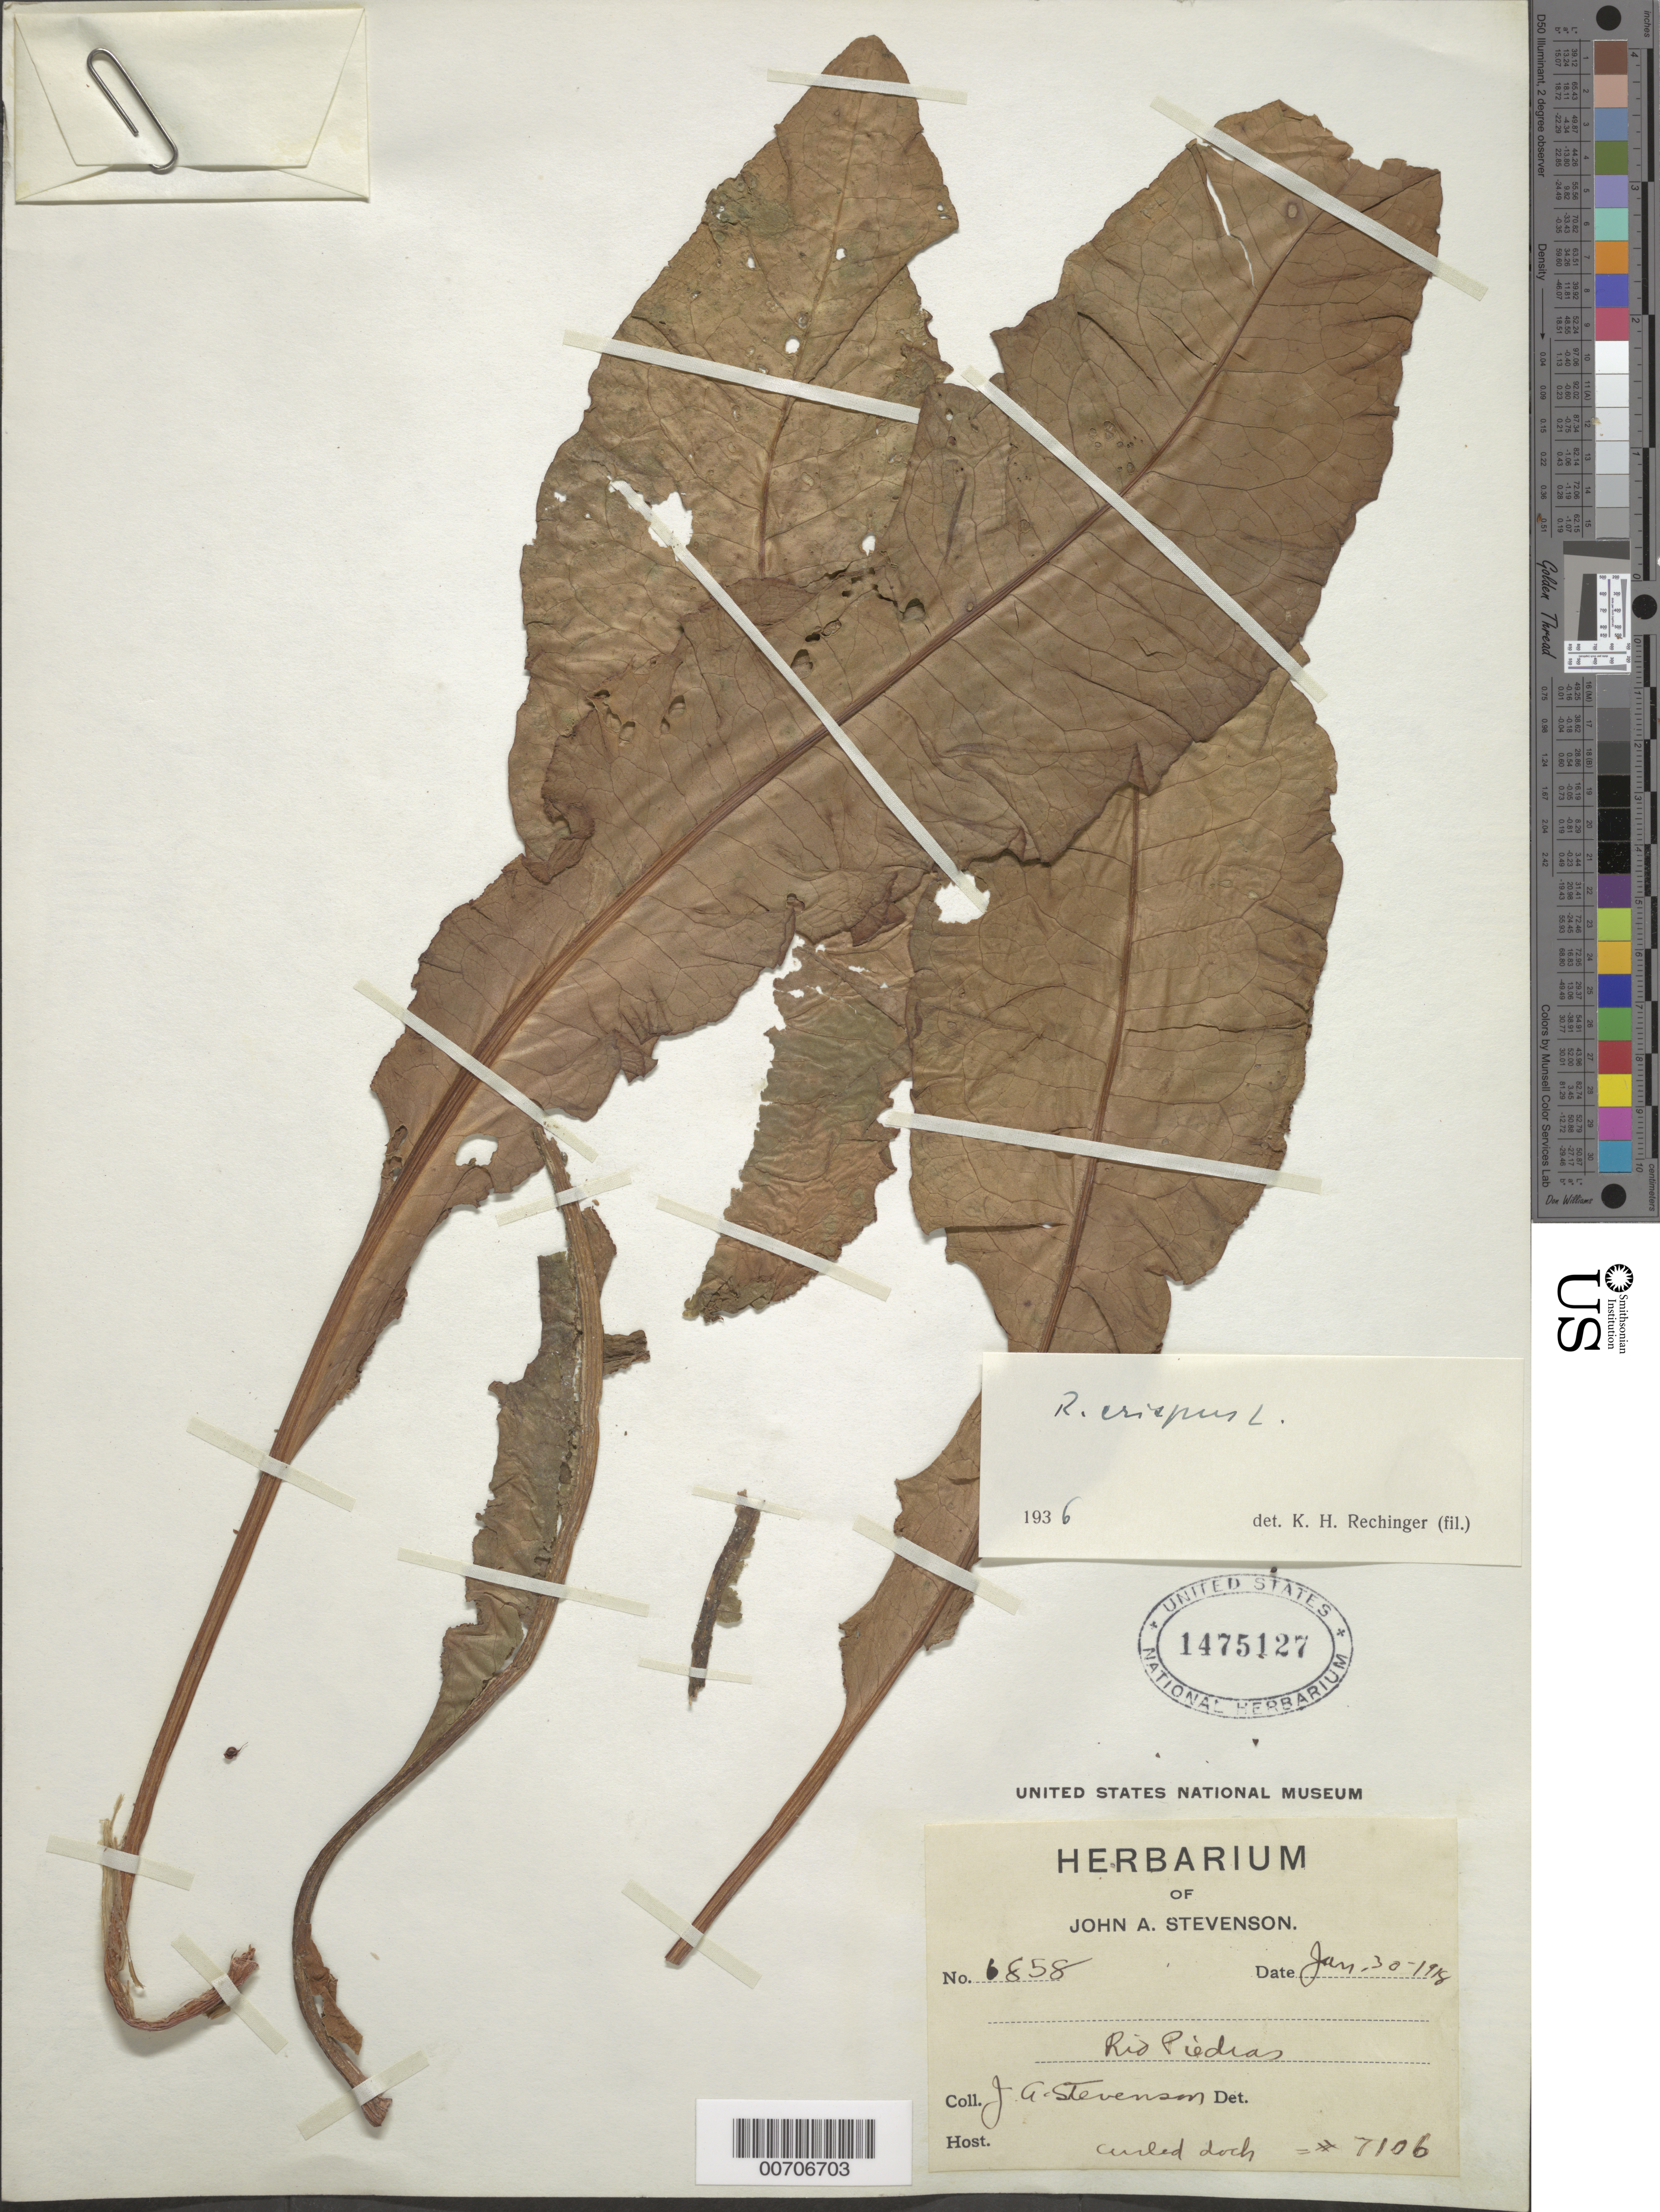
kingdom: Plantae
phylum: Tracheophyta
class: Magnoliopsida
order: Caryophyllales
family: Polygonaceae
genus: Rumex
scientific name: Rumex crispus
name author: L.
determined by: Rechinger, K. H.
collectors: J. Stevenson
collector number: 6858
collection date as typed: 30 Jan 1918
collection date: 1918-01-30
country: Puerto Rico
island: Greater Antilles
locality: Río Piedras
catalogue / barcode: US 1475127